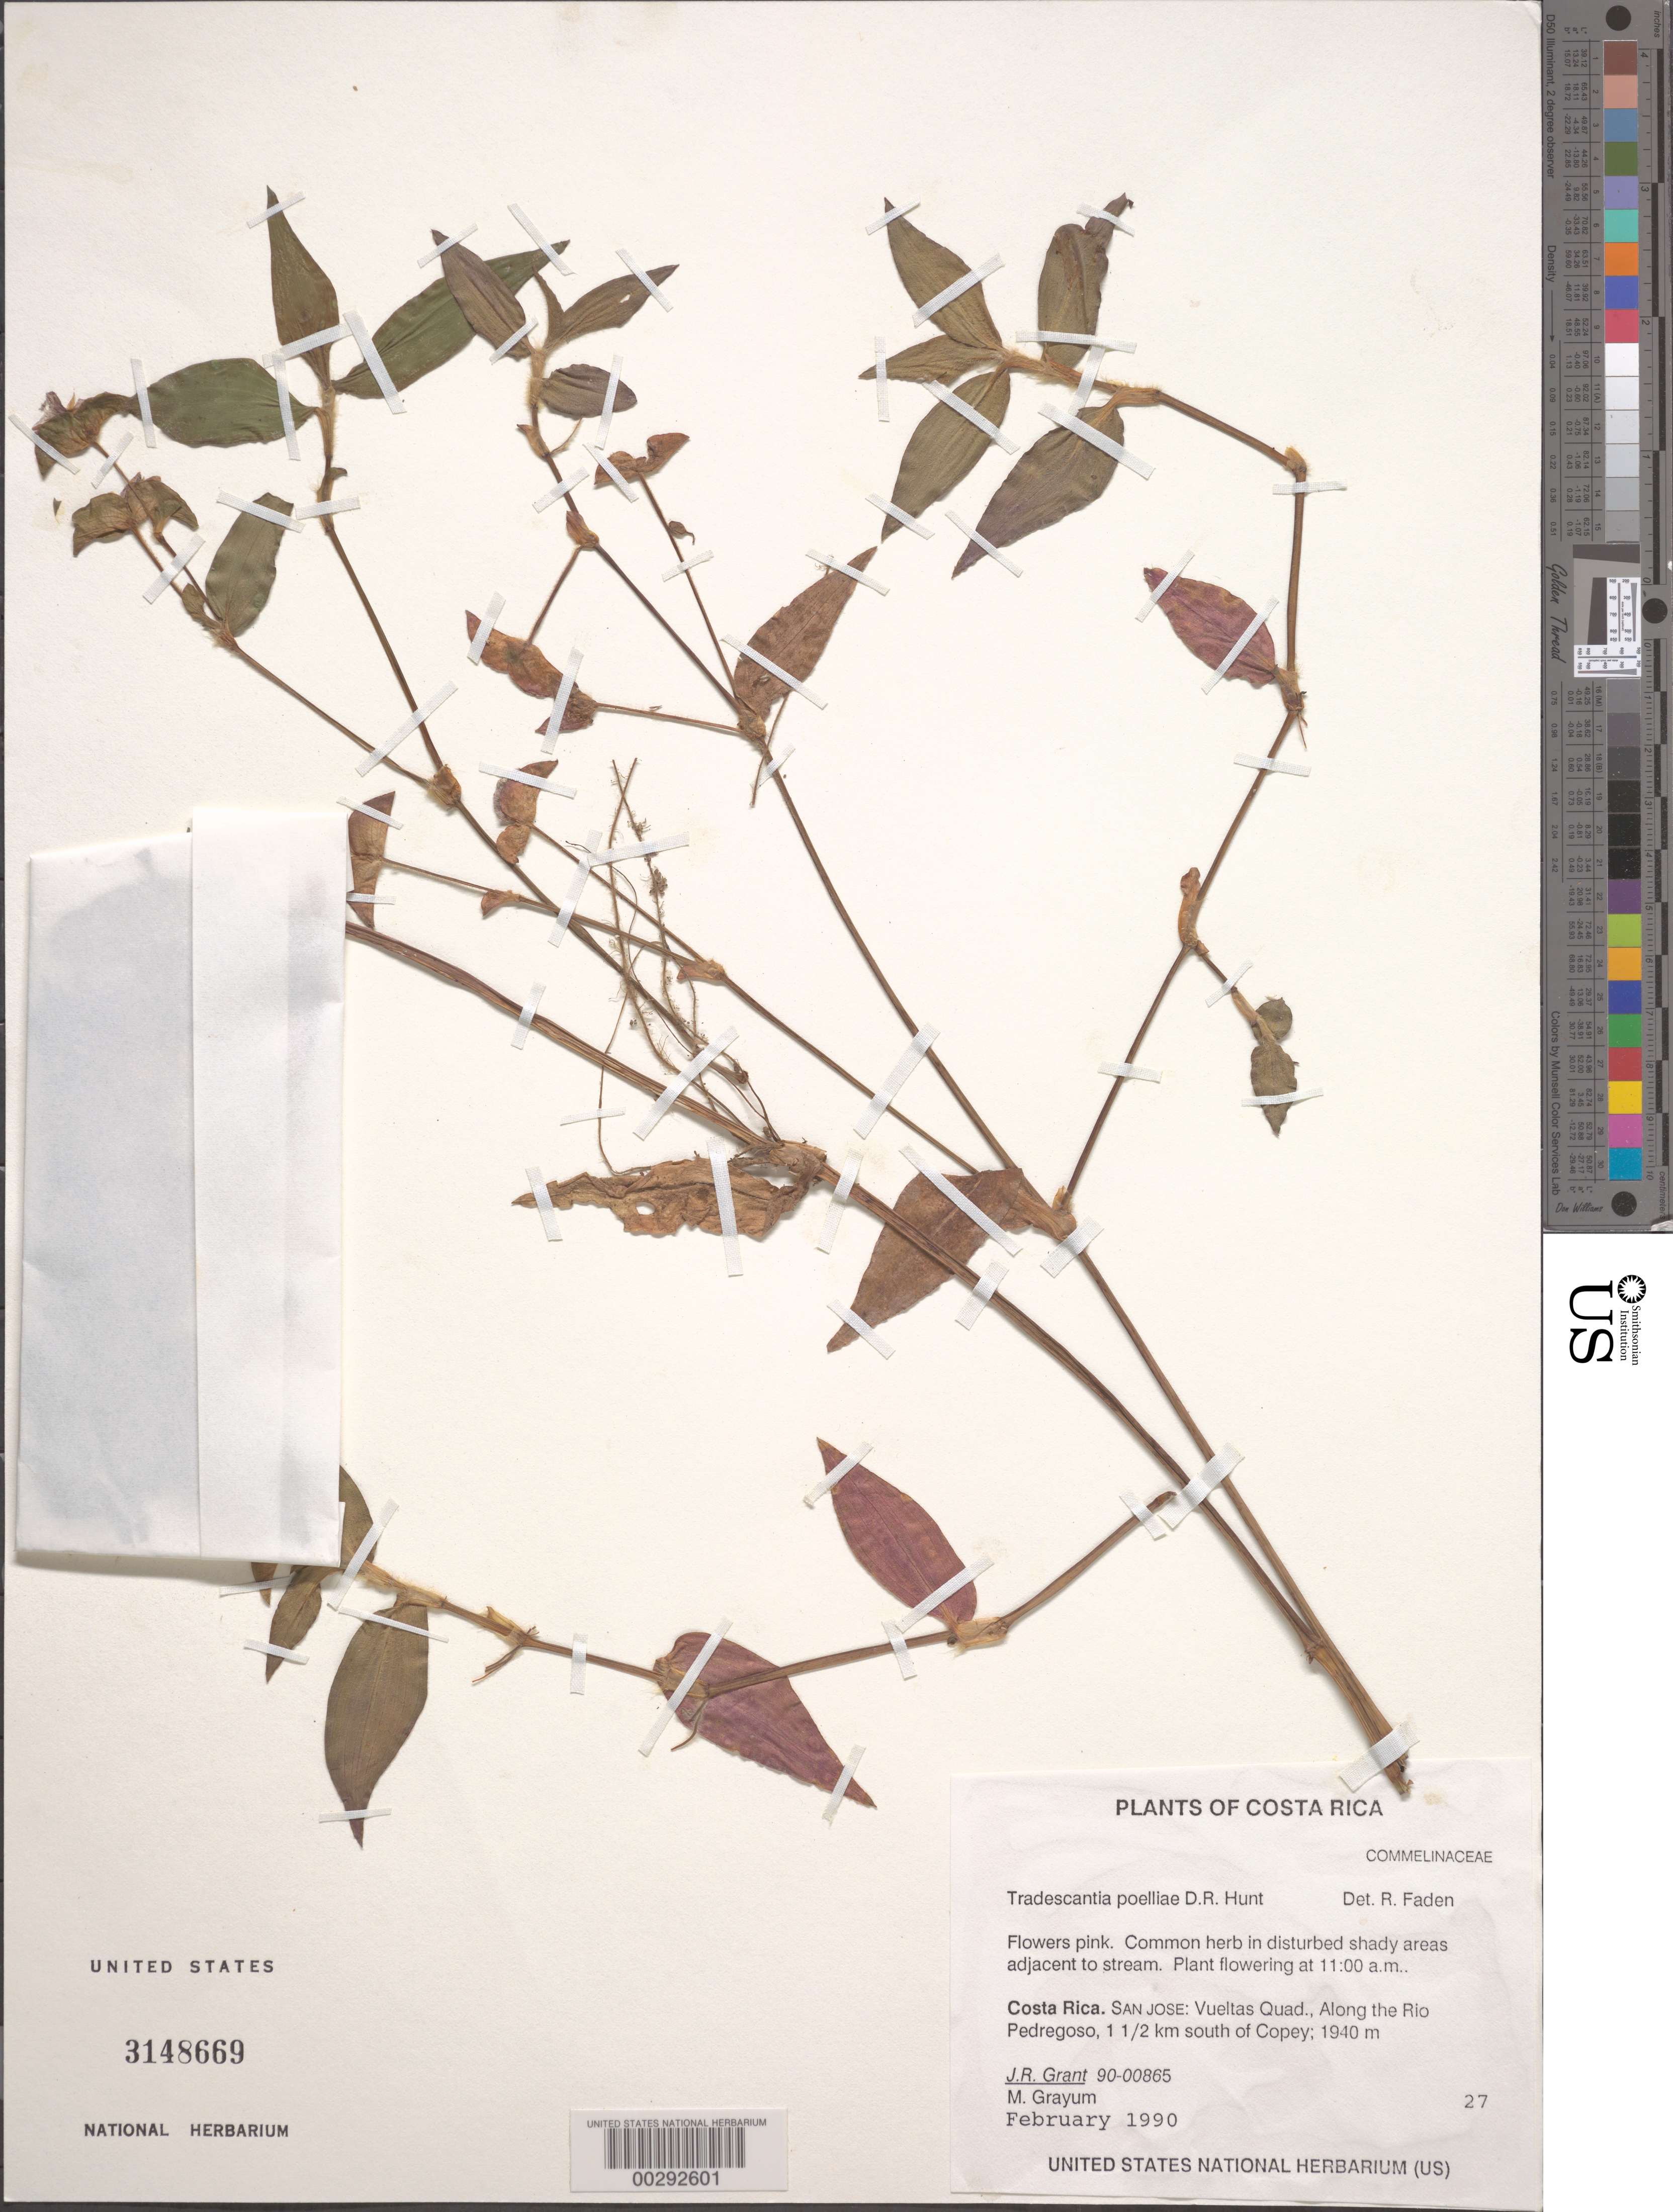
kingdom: Plantae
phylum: Tracheophyta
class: Liliopsida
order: Commelinales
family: Commelinaceae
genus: Tradescantia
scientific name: Tradescantia poelliae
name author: D.R. Hunt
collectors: J. R. Grant & M. H. Grayum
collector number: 90-00865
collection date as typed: Feb 1990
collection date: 1990-02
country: Costa Rica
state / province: San José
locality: Vueltas, along the rio pedregoso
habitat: In disturbed shady area adjacent to stream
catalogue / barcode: US 3148669